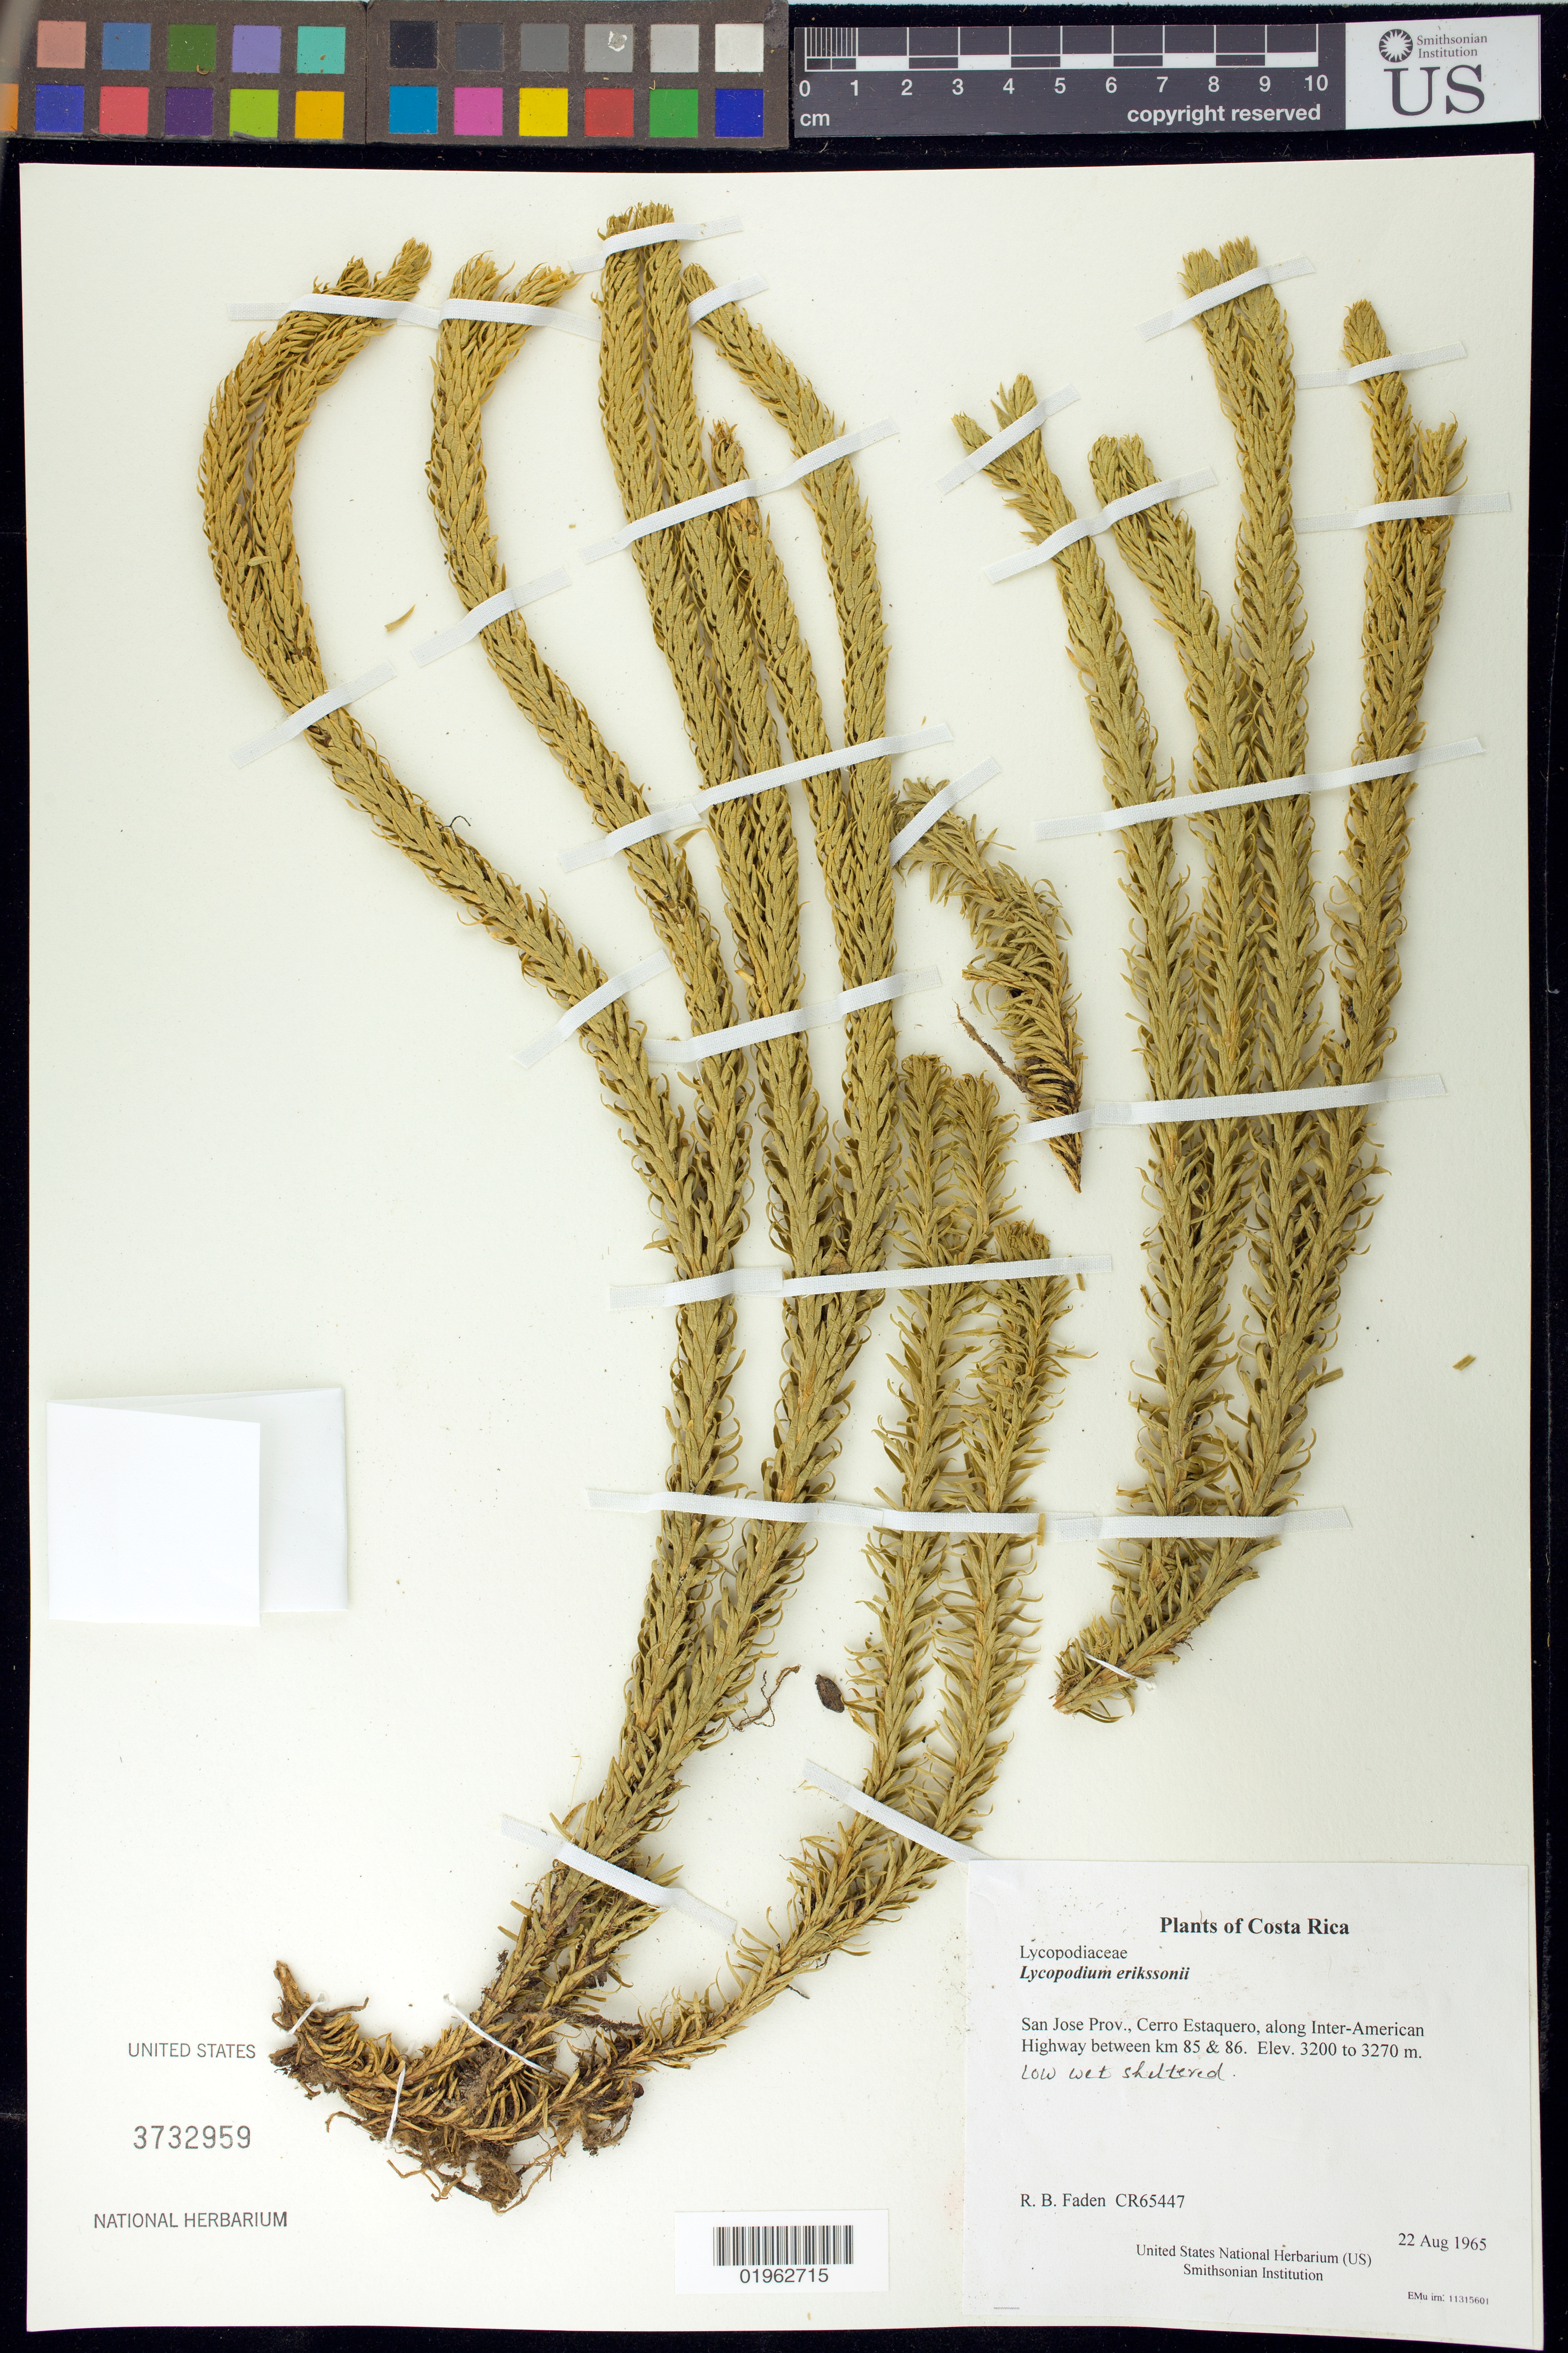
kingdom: Plantae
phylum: Tracheophyta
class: Lycopodiopsida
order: Lycopodiales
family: Lycopodiaceae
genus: Phlegmariurus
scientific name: Phlegmariurus cruentus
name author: (Spring) B. Øllg.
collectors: R. B. Faden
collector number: CR65447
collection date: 1965-08-22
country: Costa Rica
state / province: San Jose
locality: Cerro Estaquero, along Inter-American Highway between km 85 & 86.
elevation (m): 3200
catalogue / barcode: US 3732959